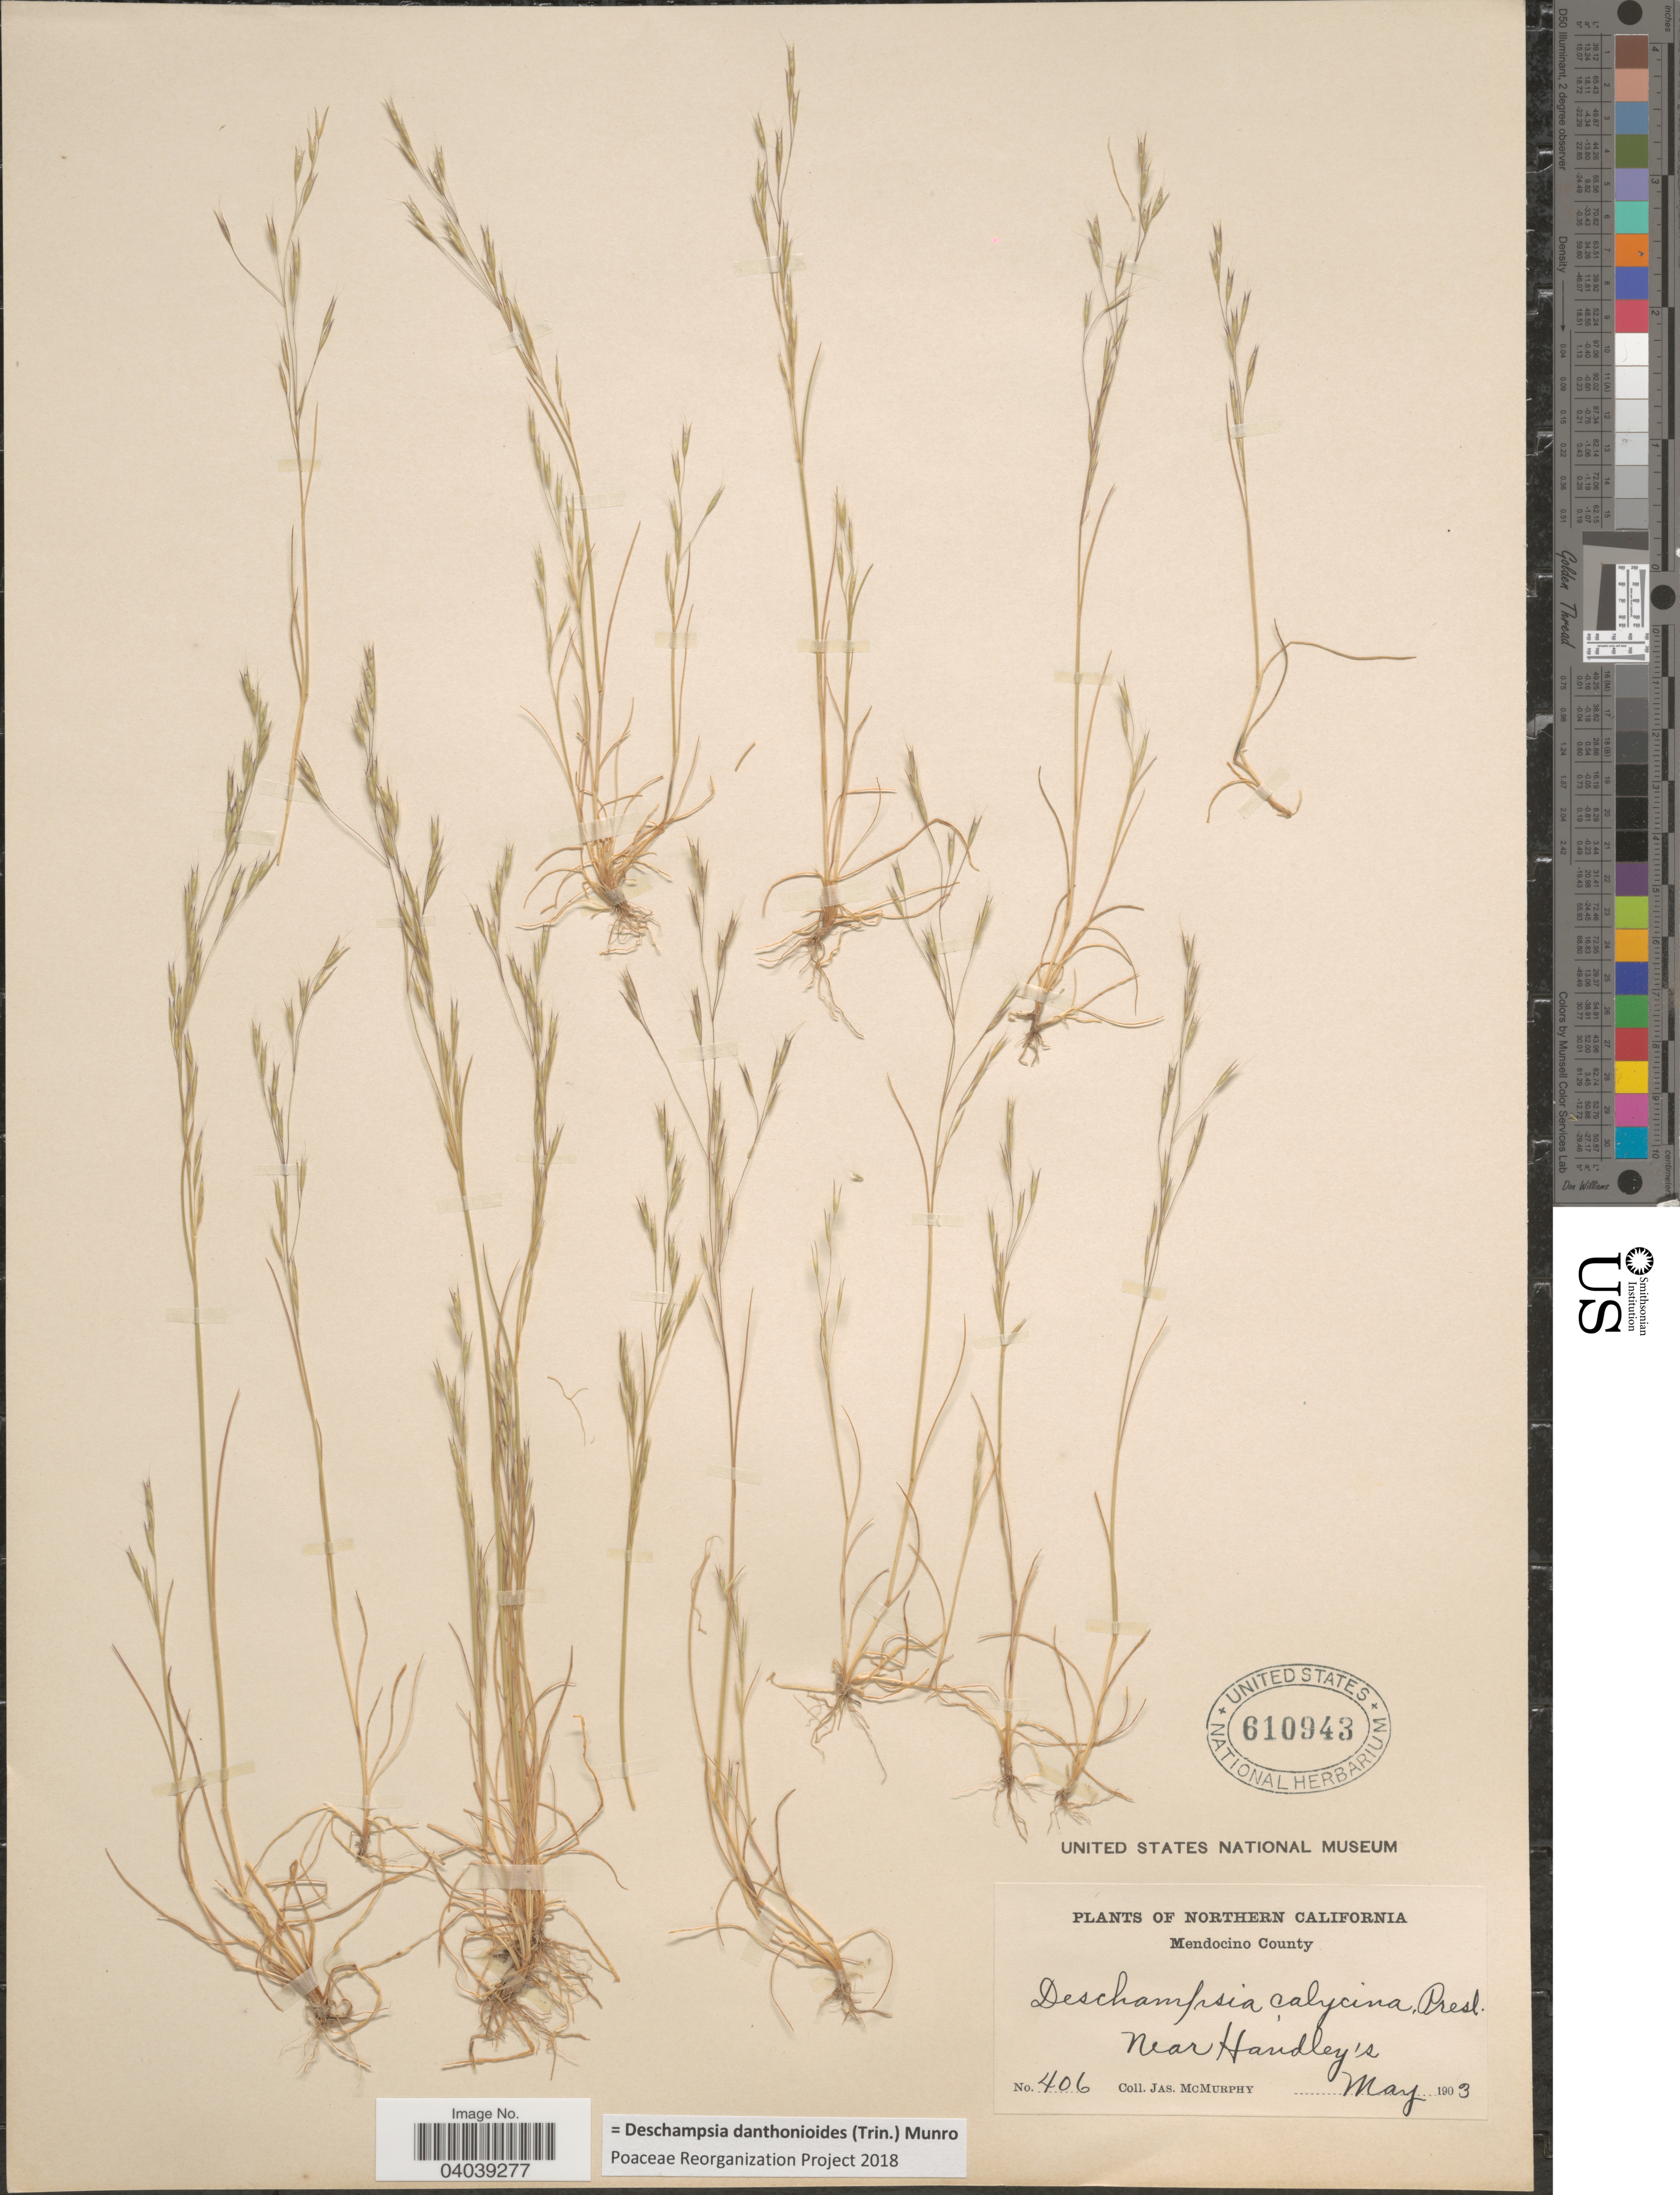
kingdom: Plantae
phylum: Tracheophyta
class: Liliopsida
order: Poales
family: Poaceae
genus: Deschampsia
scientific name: Deschampsia danthonioides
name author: (Trin.) Munro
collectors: J. McMurphy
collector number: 406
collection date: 1903-05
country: United States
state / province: California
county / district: Mendocino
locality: Northern California. Mendocino County. Near Handley's.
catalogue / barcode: US 610943